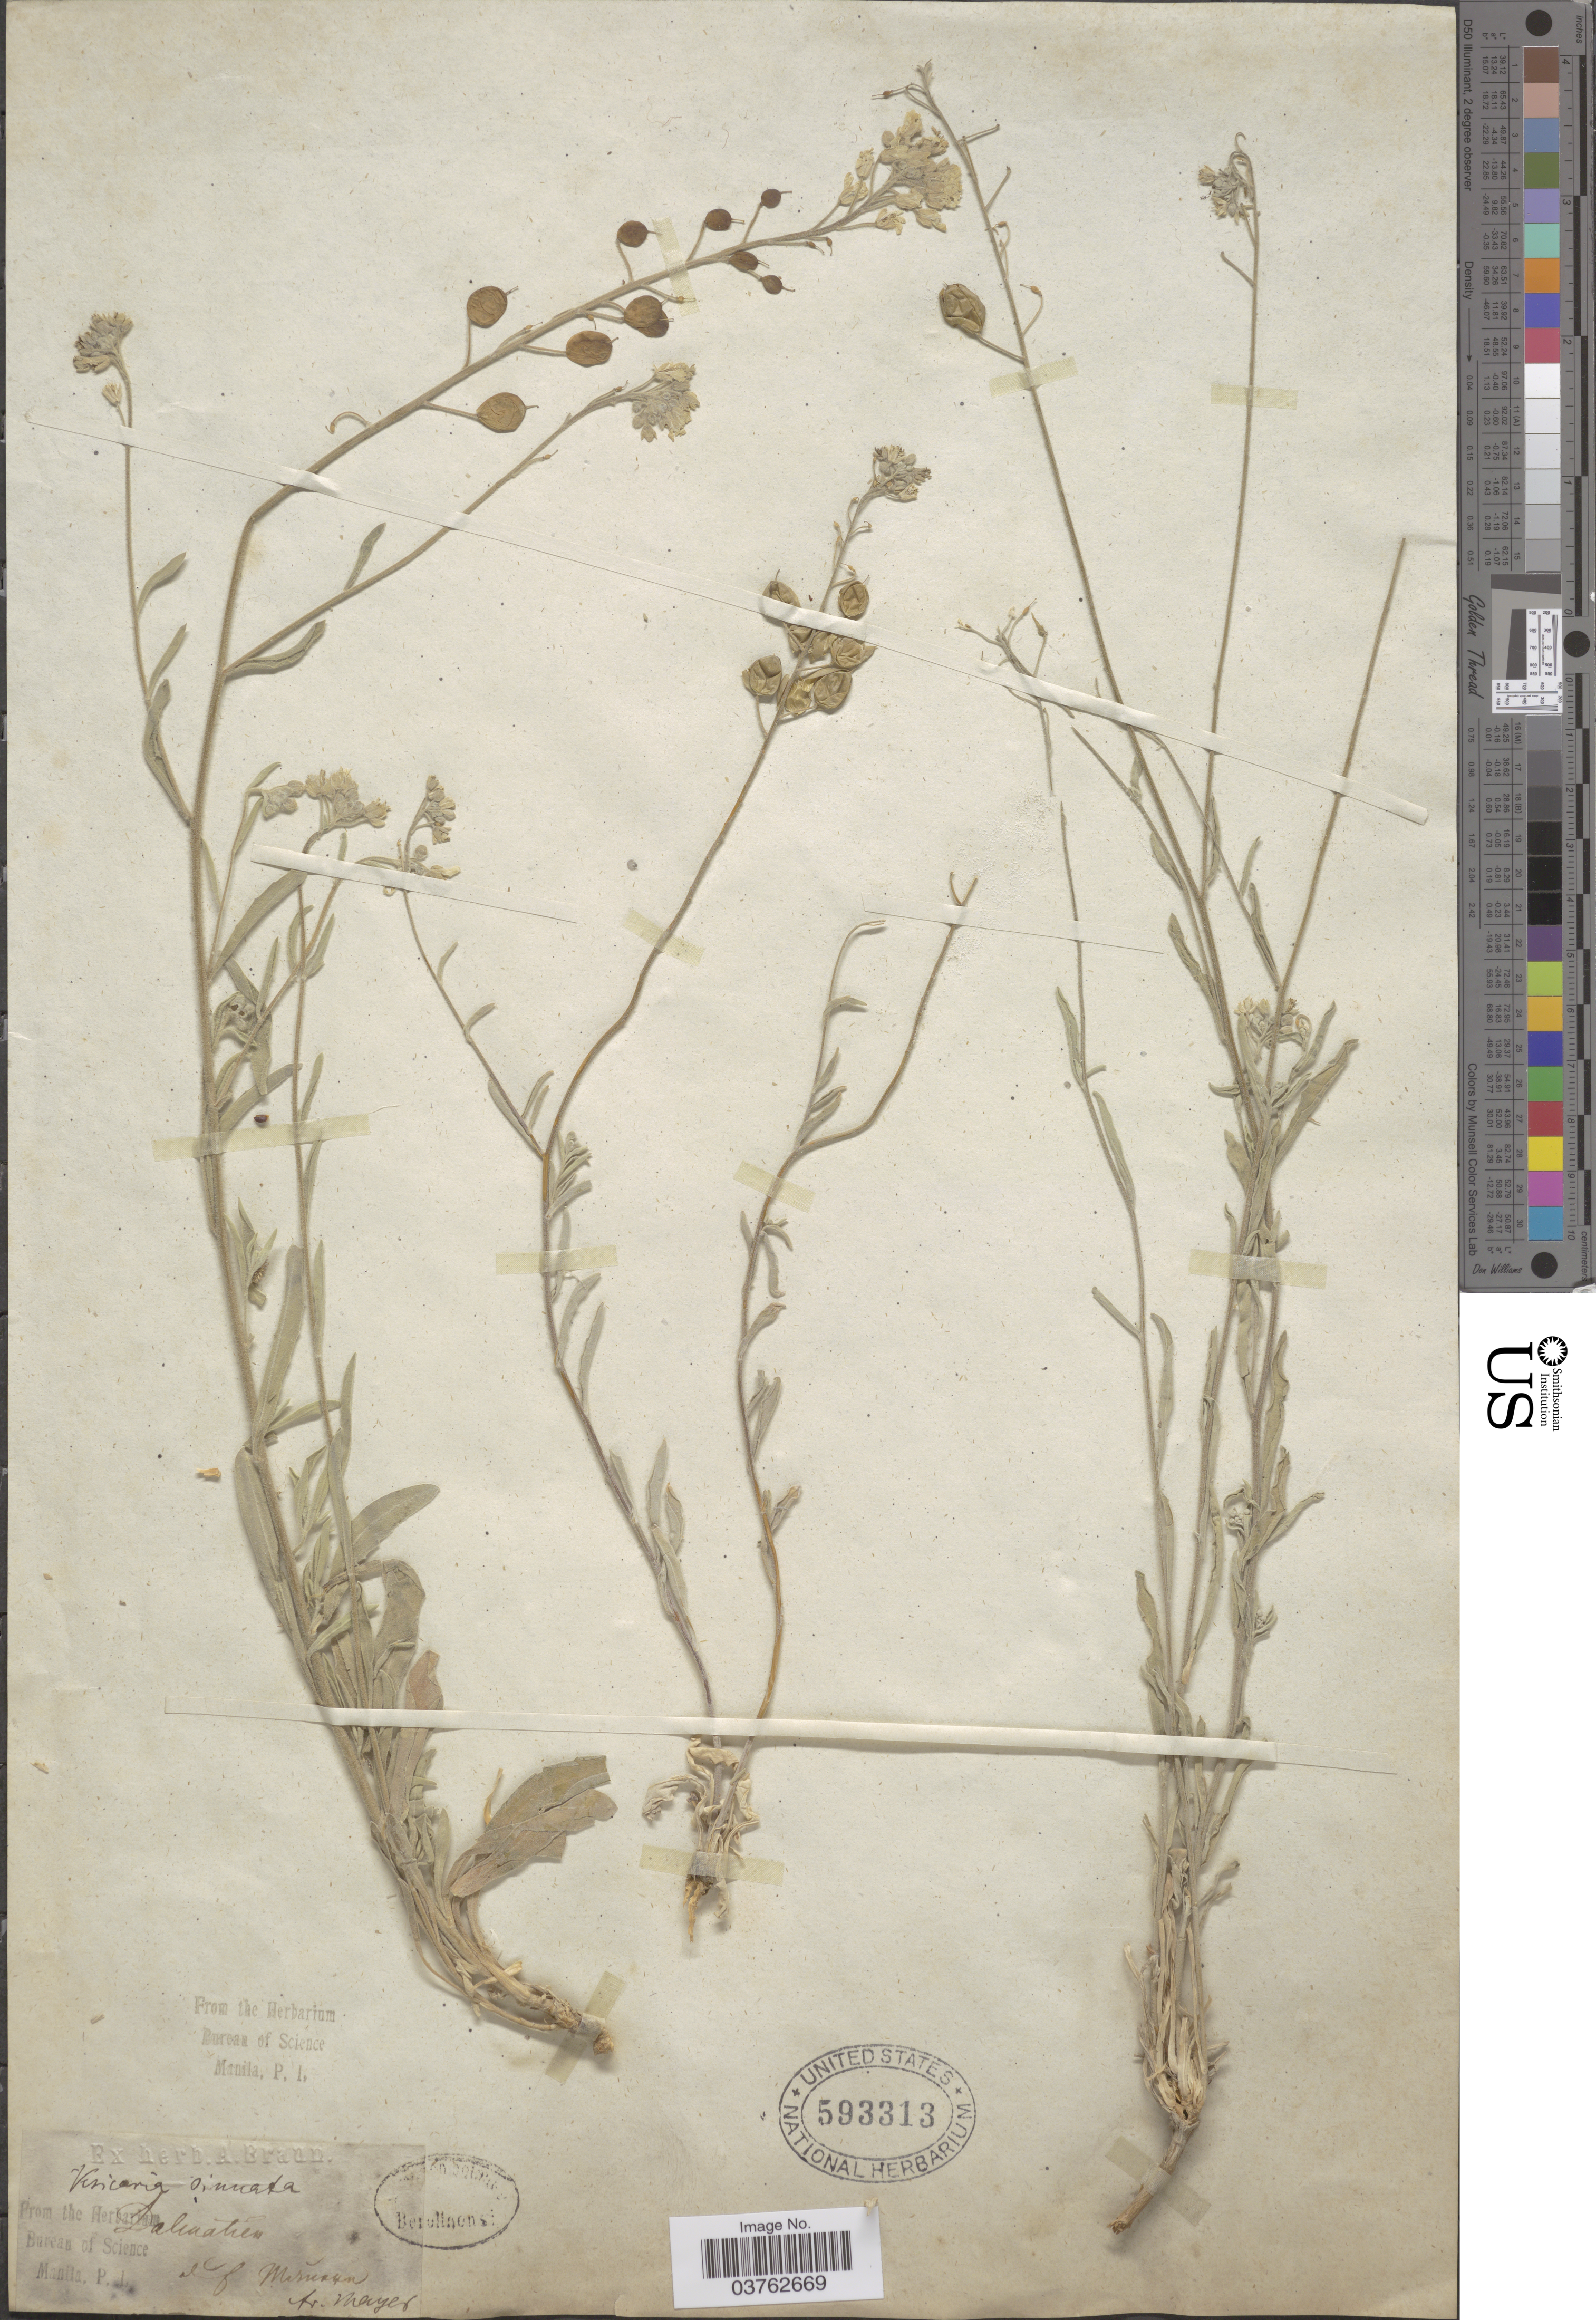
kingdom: Plantae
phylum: Tracheophyta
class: Magnoliopsida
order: Brassicales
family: Brassicaceae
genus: Aurinia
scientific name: Aurinia sinuata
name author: (L.) Griseb.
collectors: A. Mayer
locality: Dalmatien [illegible text].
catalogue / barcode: US 593313